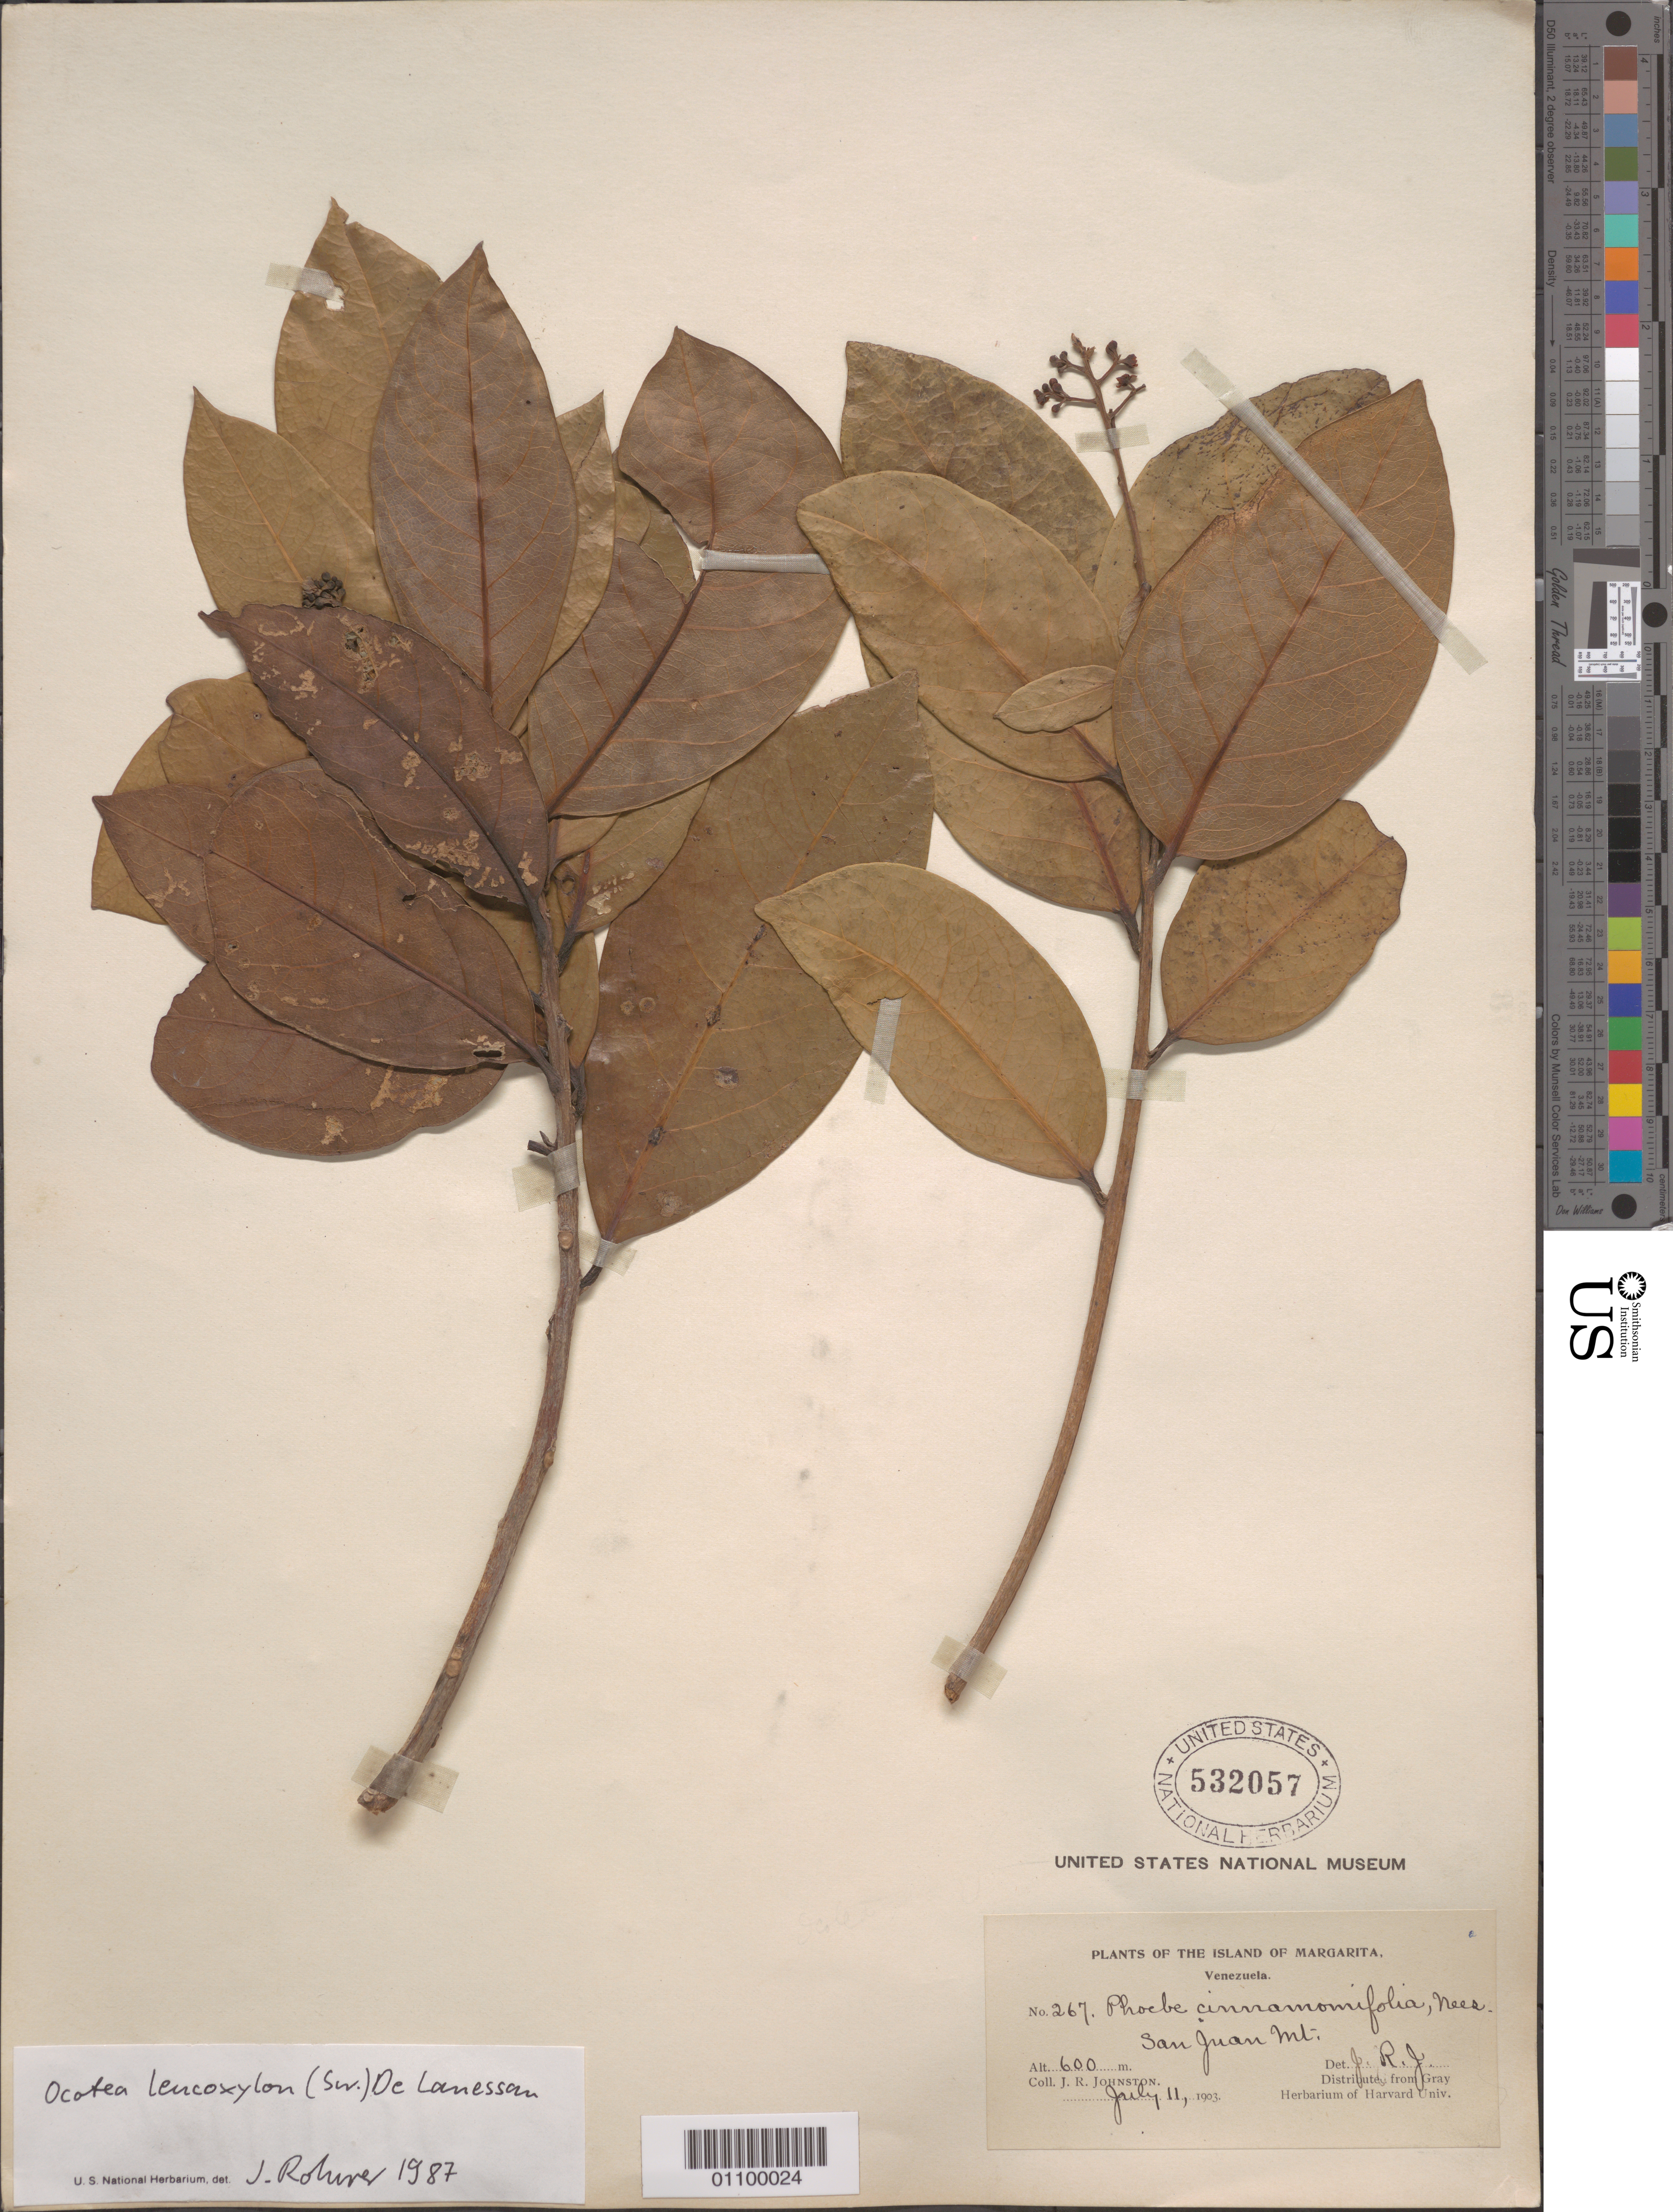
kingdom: Plantae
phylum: Tracheophyta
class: Magnoliopsida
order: Laurales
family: Lauraceae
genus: Ocotea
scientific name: Ocotea leucoxylon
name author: (Sw.) Laness.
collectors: J. Johnston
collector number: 267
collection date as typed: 11 Jul 1903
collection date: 1903-07-11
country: Venezuela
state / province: Nueva Esparta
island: Margarita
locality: San Juan Mt.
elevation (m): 600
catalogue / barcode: US 532057